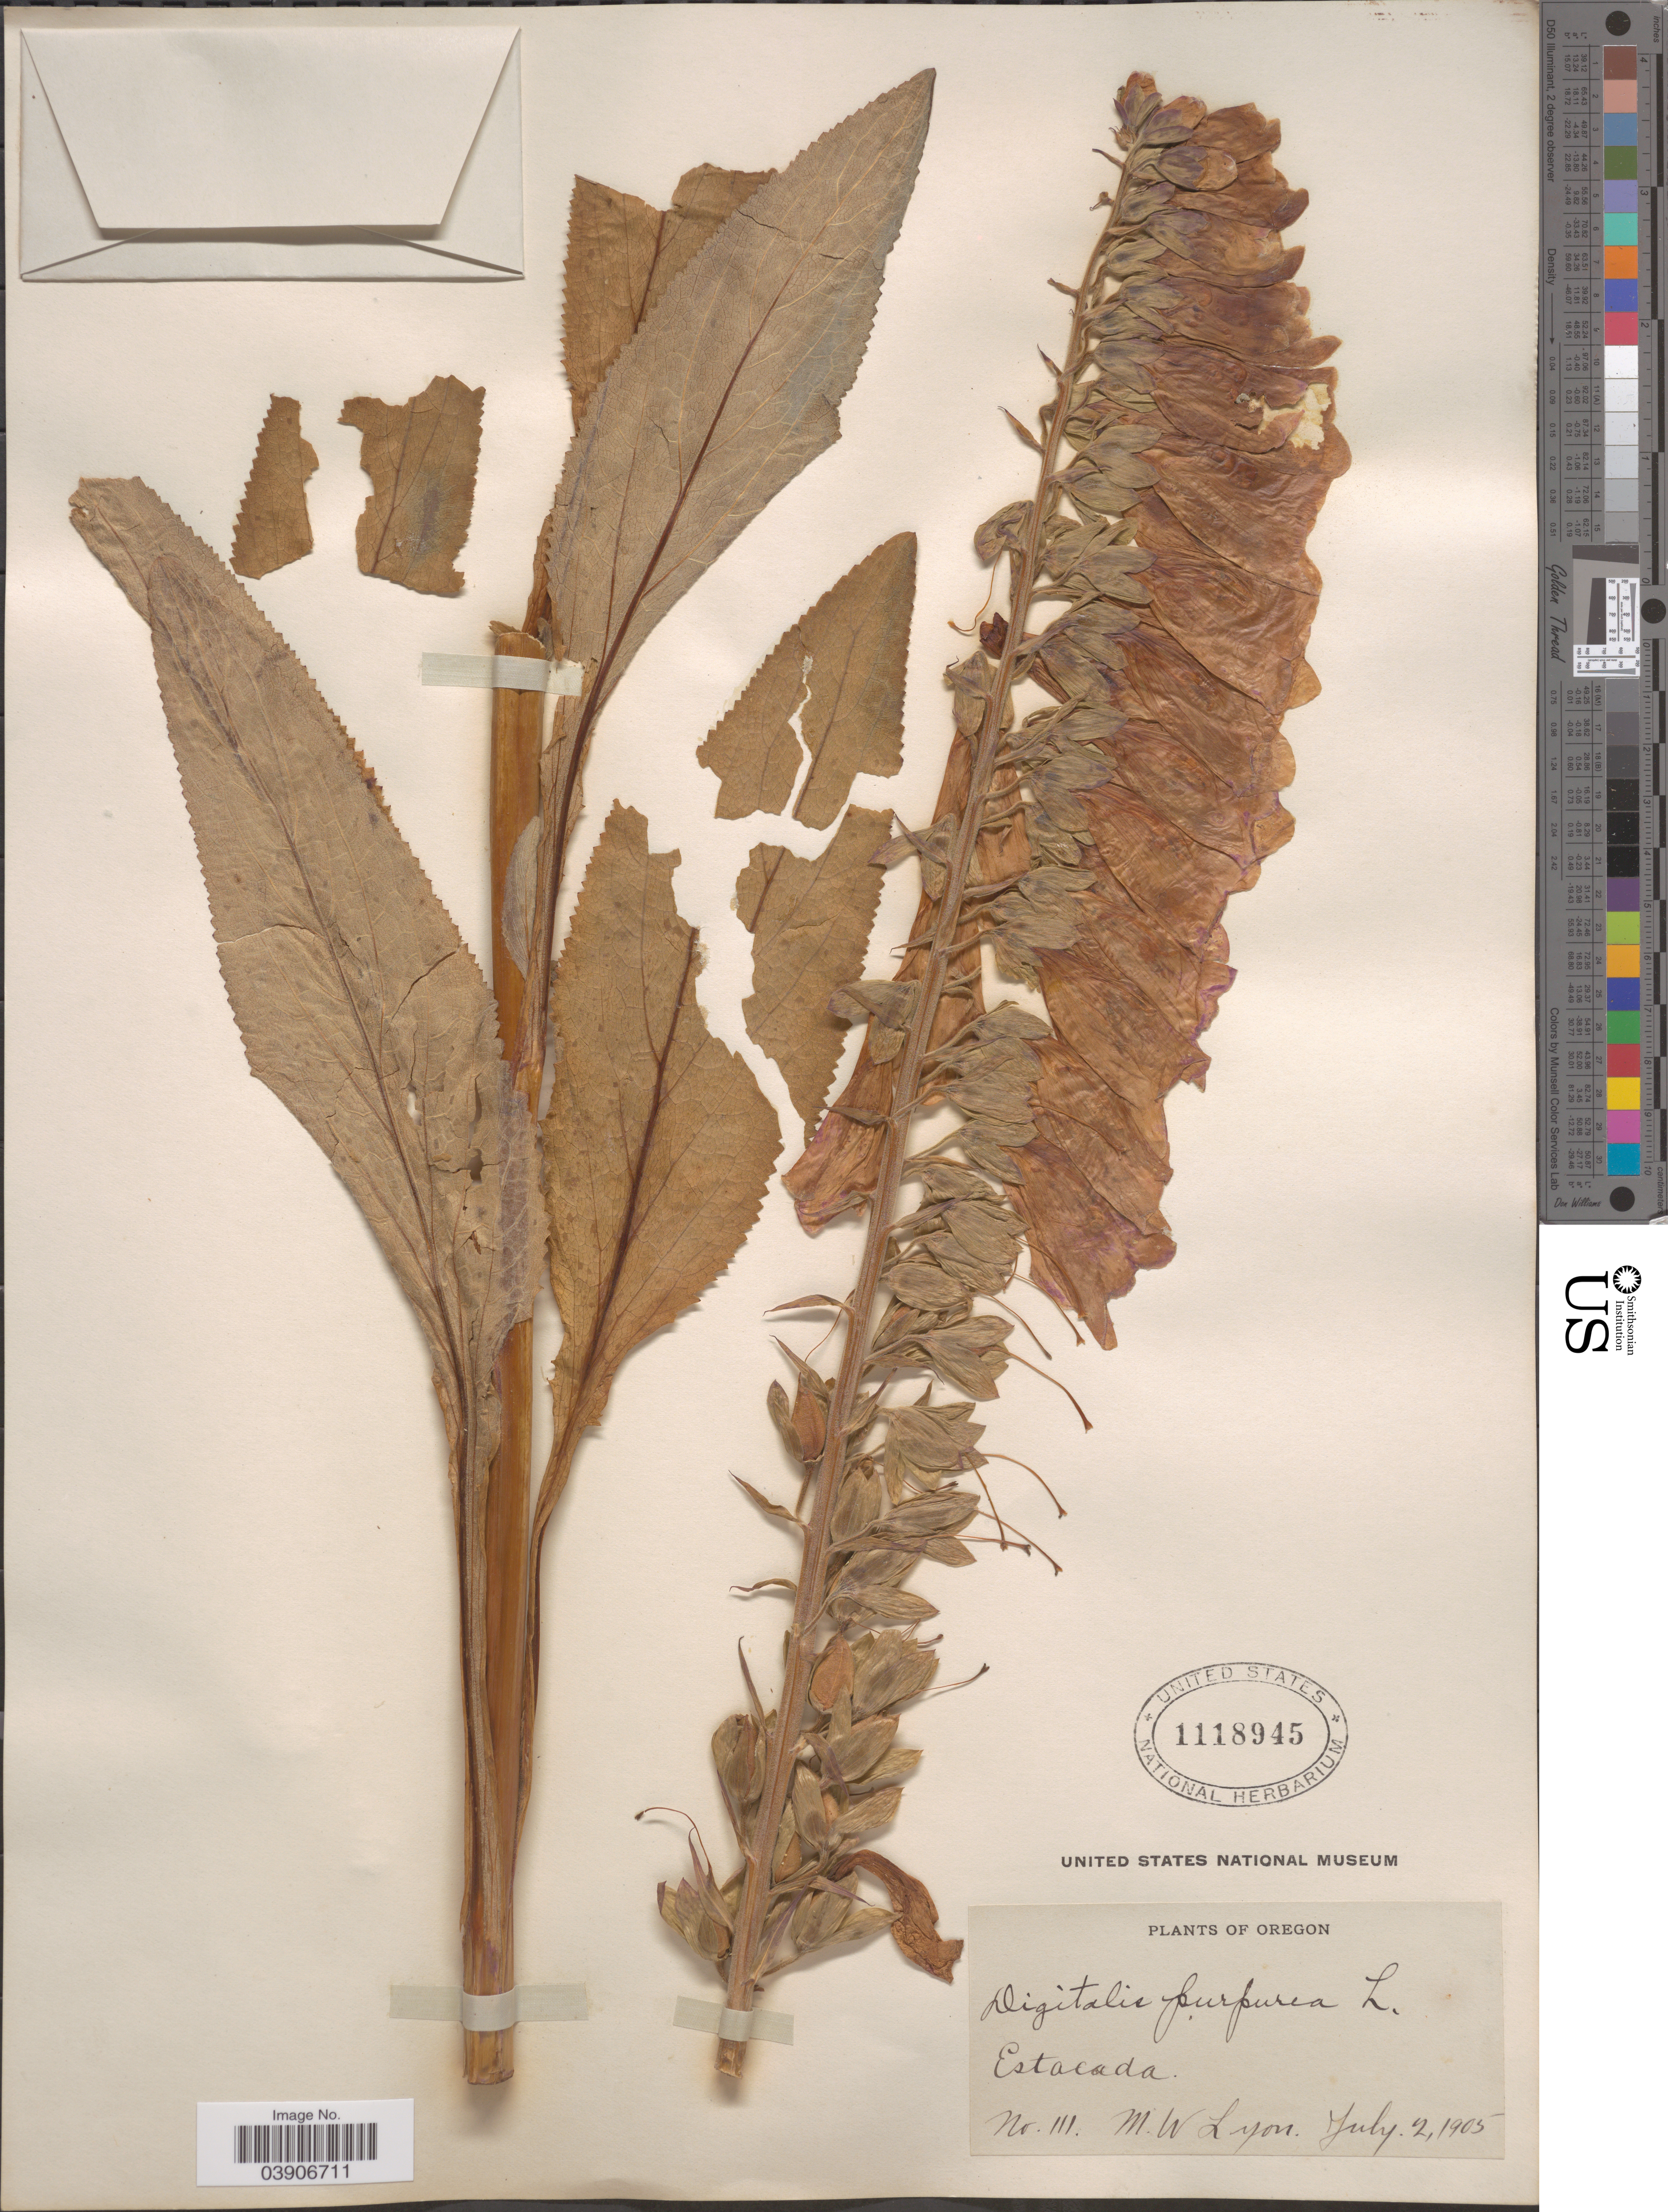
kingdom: Plantae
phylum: Tracheophyta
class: Magnoliopsida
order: Lamiales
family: Plantaginaceae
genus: Digitalis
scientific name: Digitalis purpurea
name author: L.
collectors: M. W. Lyon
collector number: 111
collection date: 1905-07-02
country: United States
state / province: Oregon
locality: Estacada.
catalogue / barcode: US 1118945